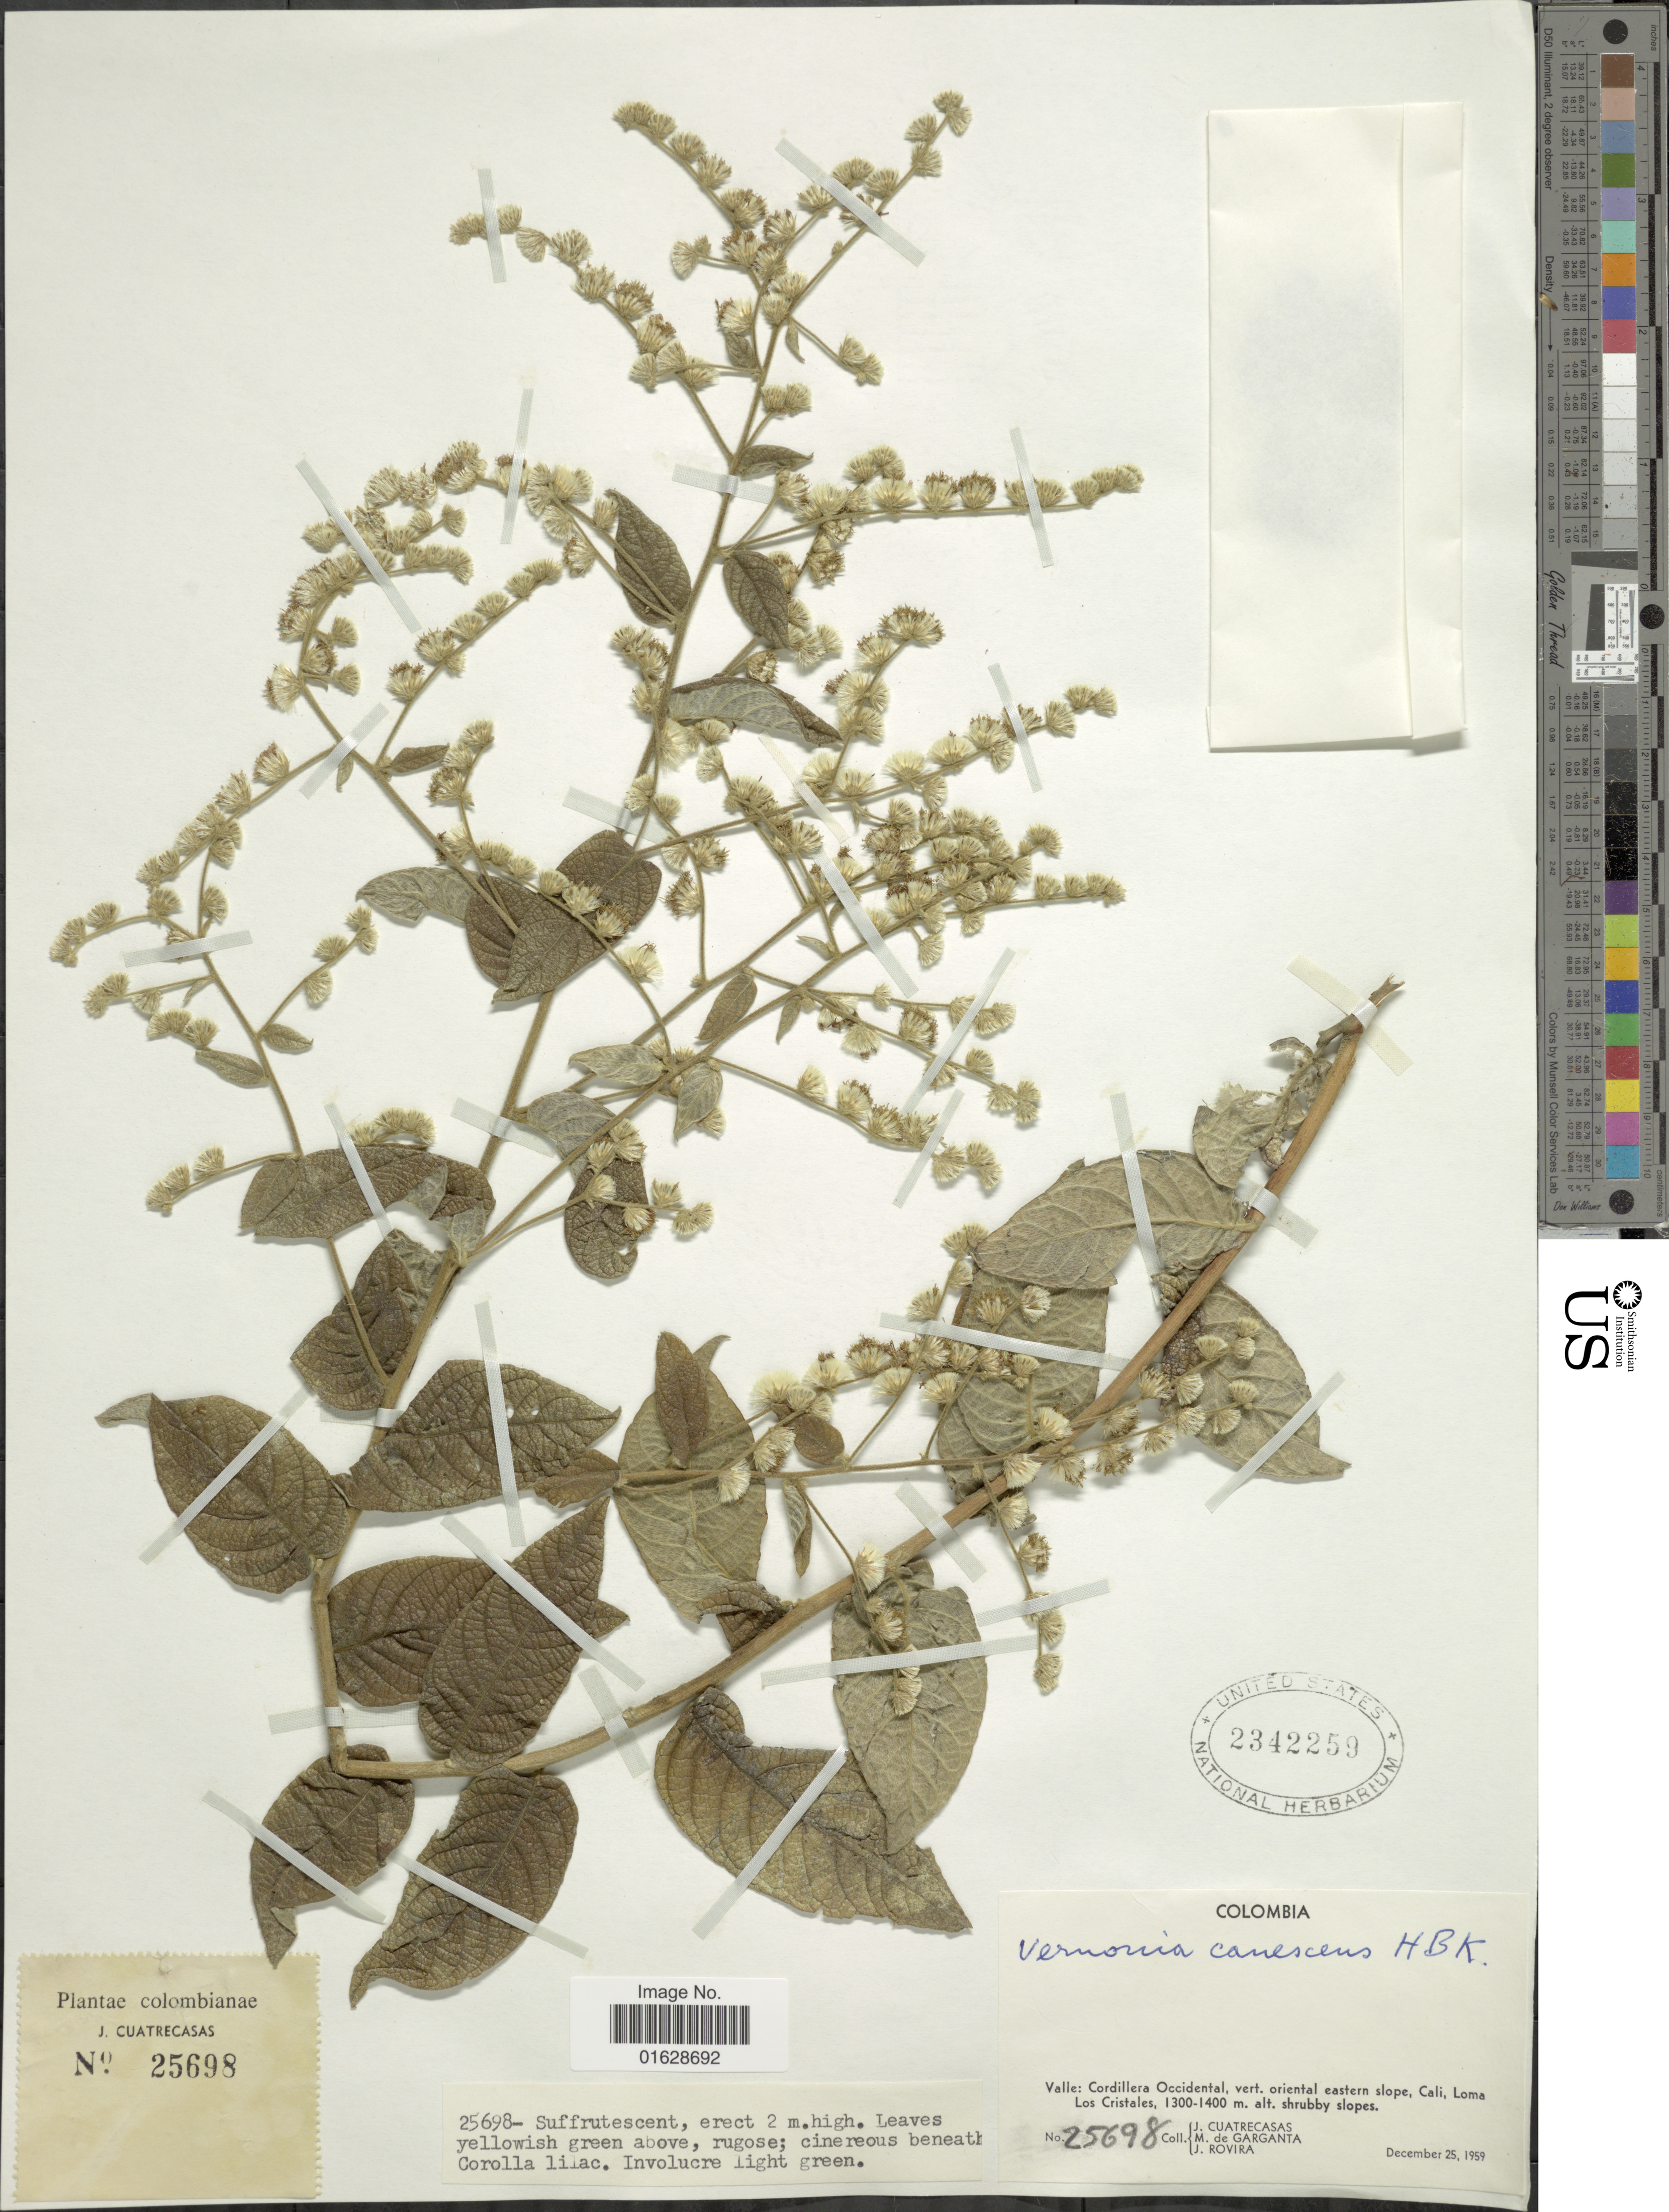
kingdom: Plantae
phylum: Tracheophyta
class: Magnoliopsida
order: Asterales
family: Asteraceae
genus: Lepidaploa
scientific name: Lepidaploa canescens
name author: (Kunth) H. Rob.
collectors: J. Cuatrecasas, M. Garganta & J. Rovira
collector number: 25698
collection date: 1959-12-25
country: Colombia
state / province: Valle del Cauca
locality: Colombia. Valle: Cordillera Occidental, vert. oriental eastern slope, Cali, Loma Los Cristales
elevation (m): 1300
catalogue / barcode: US 2342259